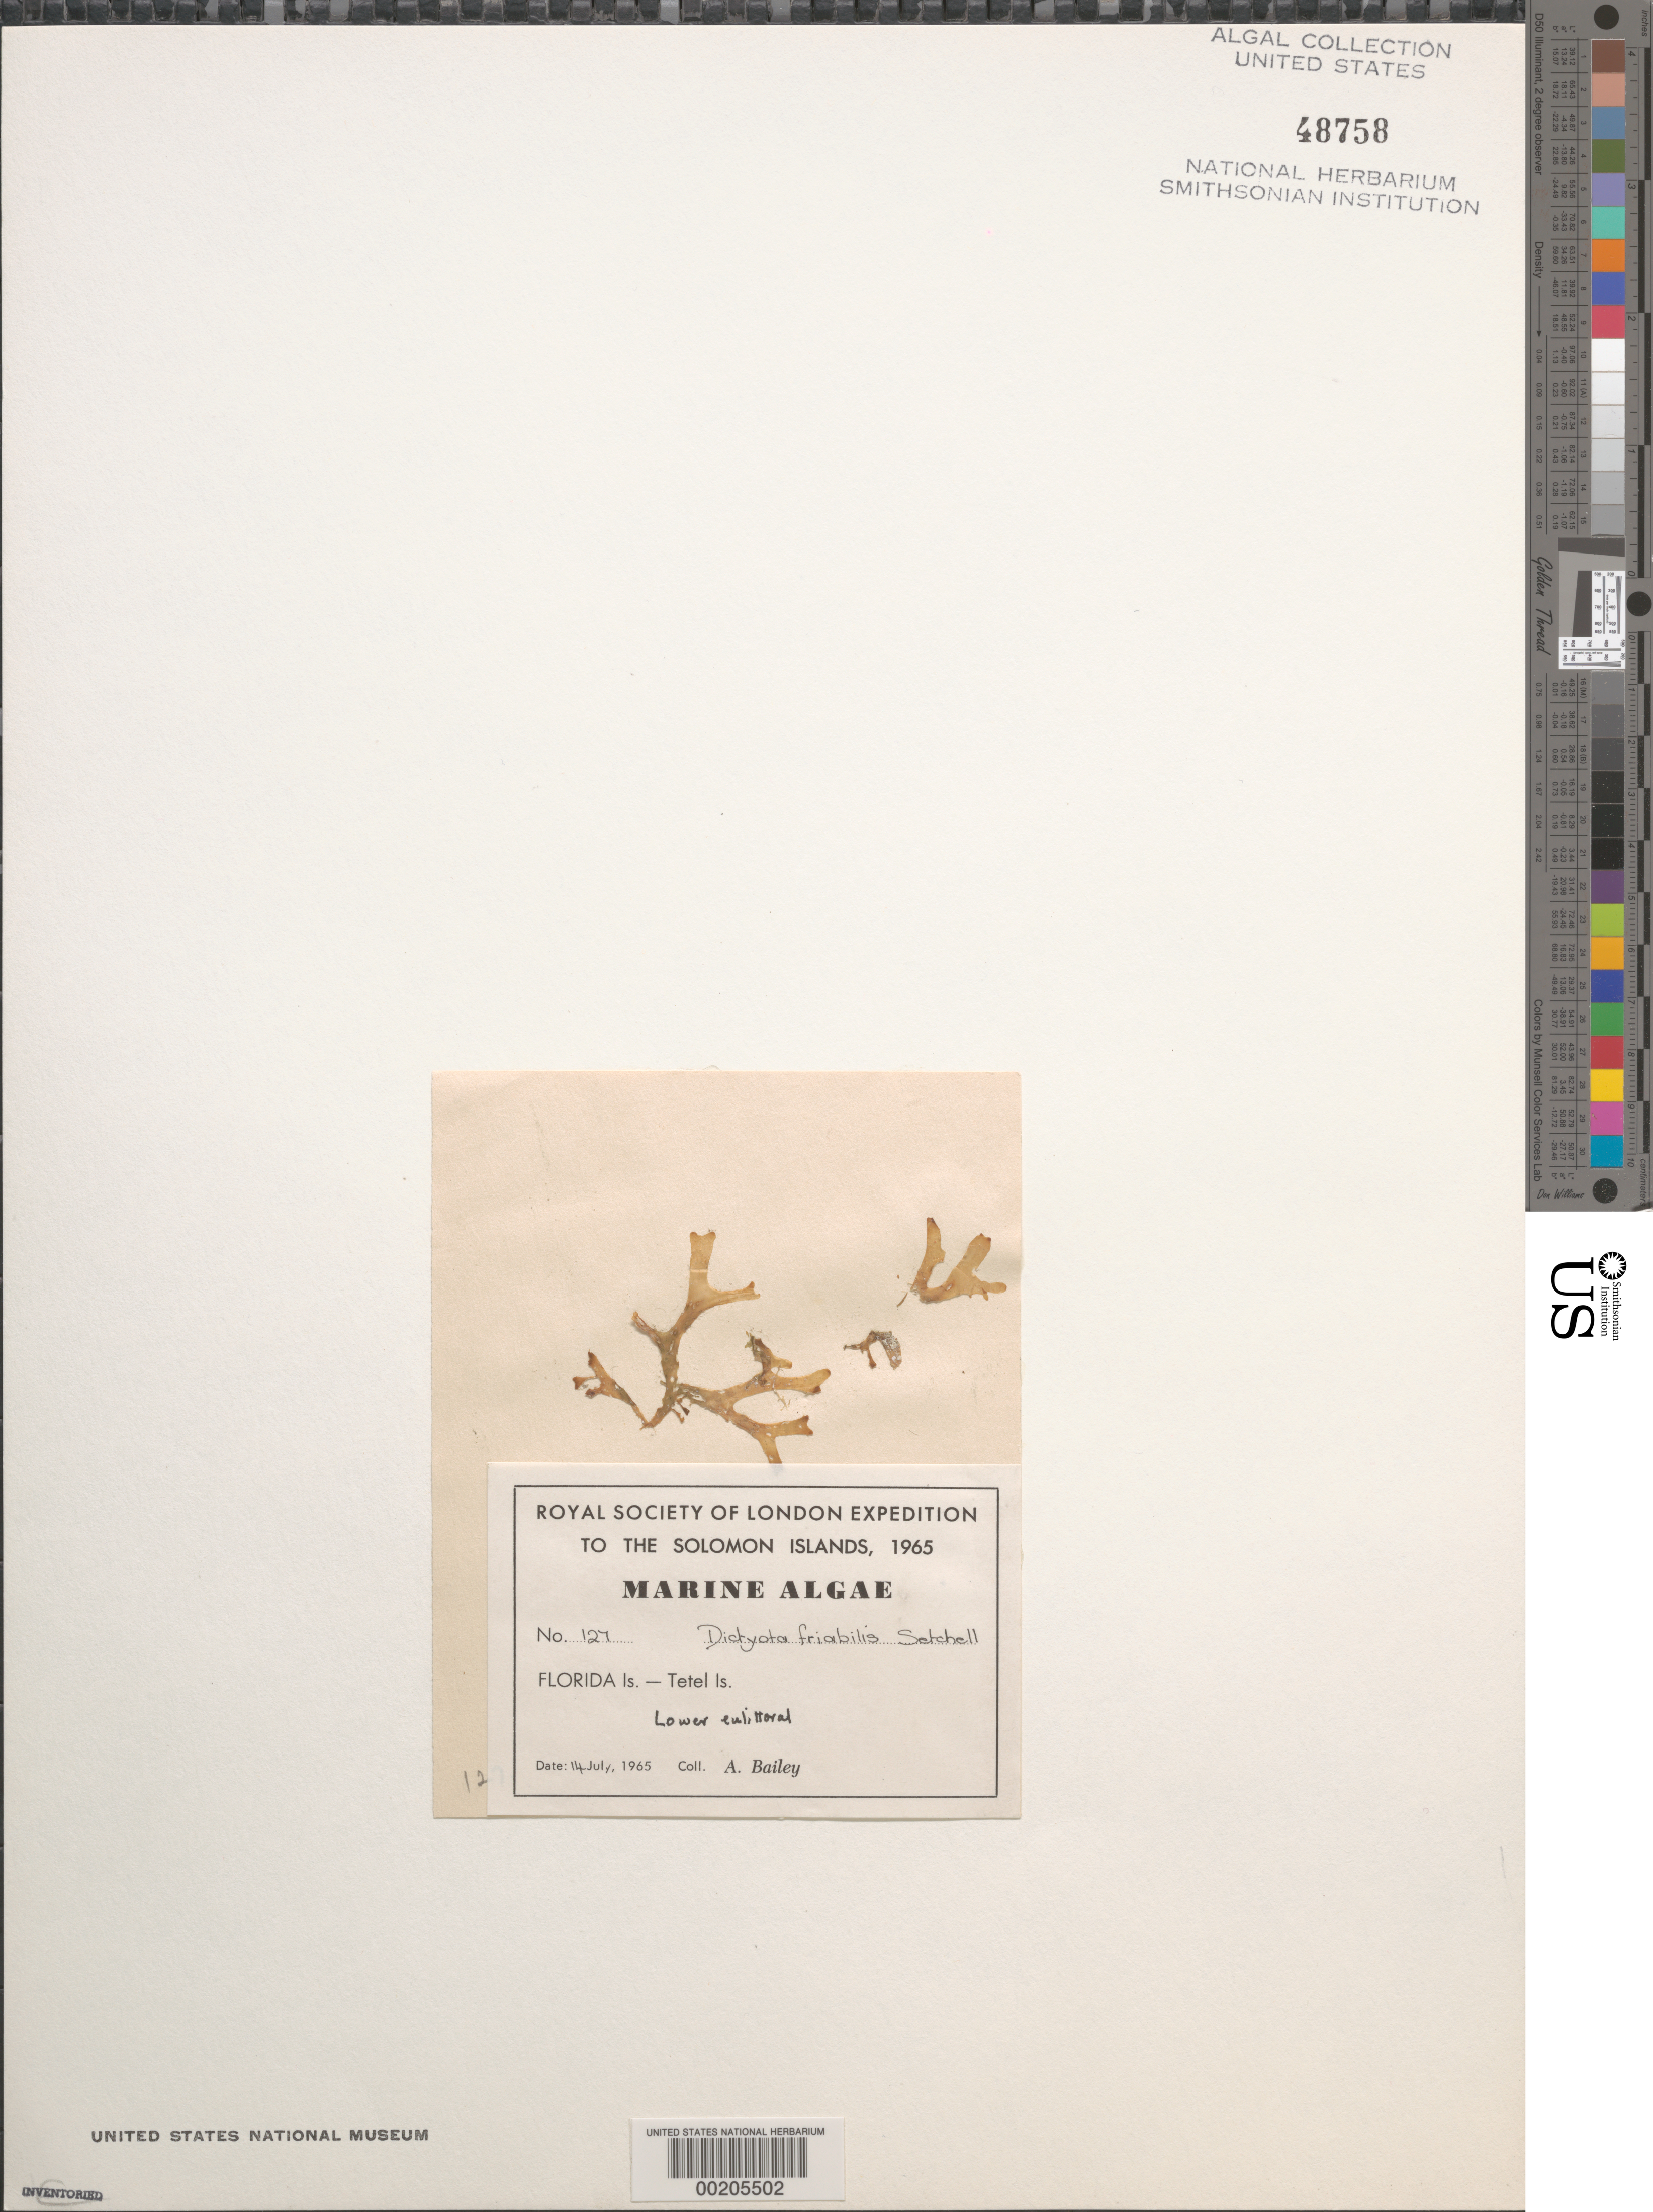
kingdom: Chromista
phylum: Ochrophyta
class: Phaeophyceae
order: Dictyotales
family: Dictyotaceae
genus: Dictyota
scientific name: Dictyota friabilis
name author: Setch.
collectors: A. Bailey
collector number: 127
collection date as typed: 14 Jul 1965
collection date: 1965-07-14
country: Solomon Islands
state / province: Central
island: Tete [Tetel]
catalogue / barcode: US 48758